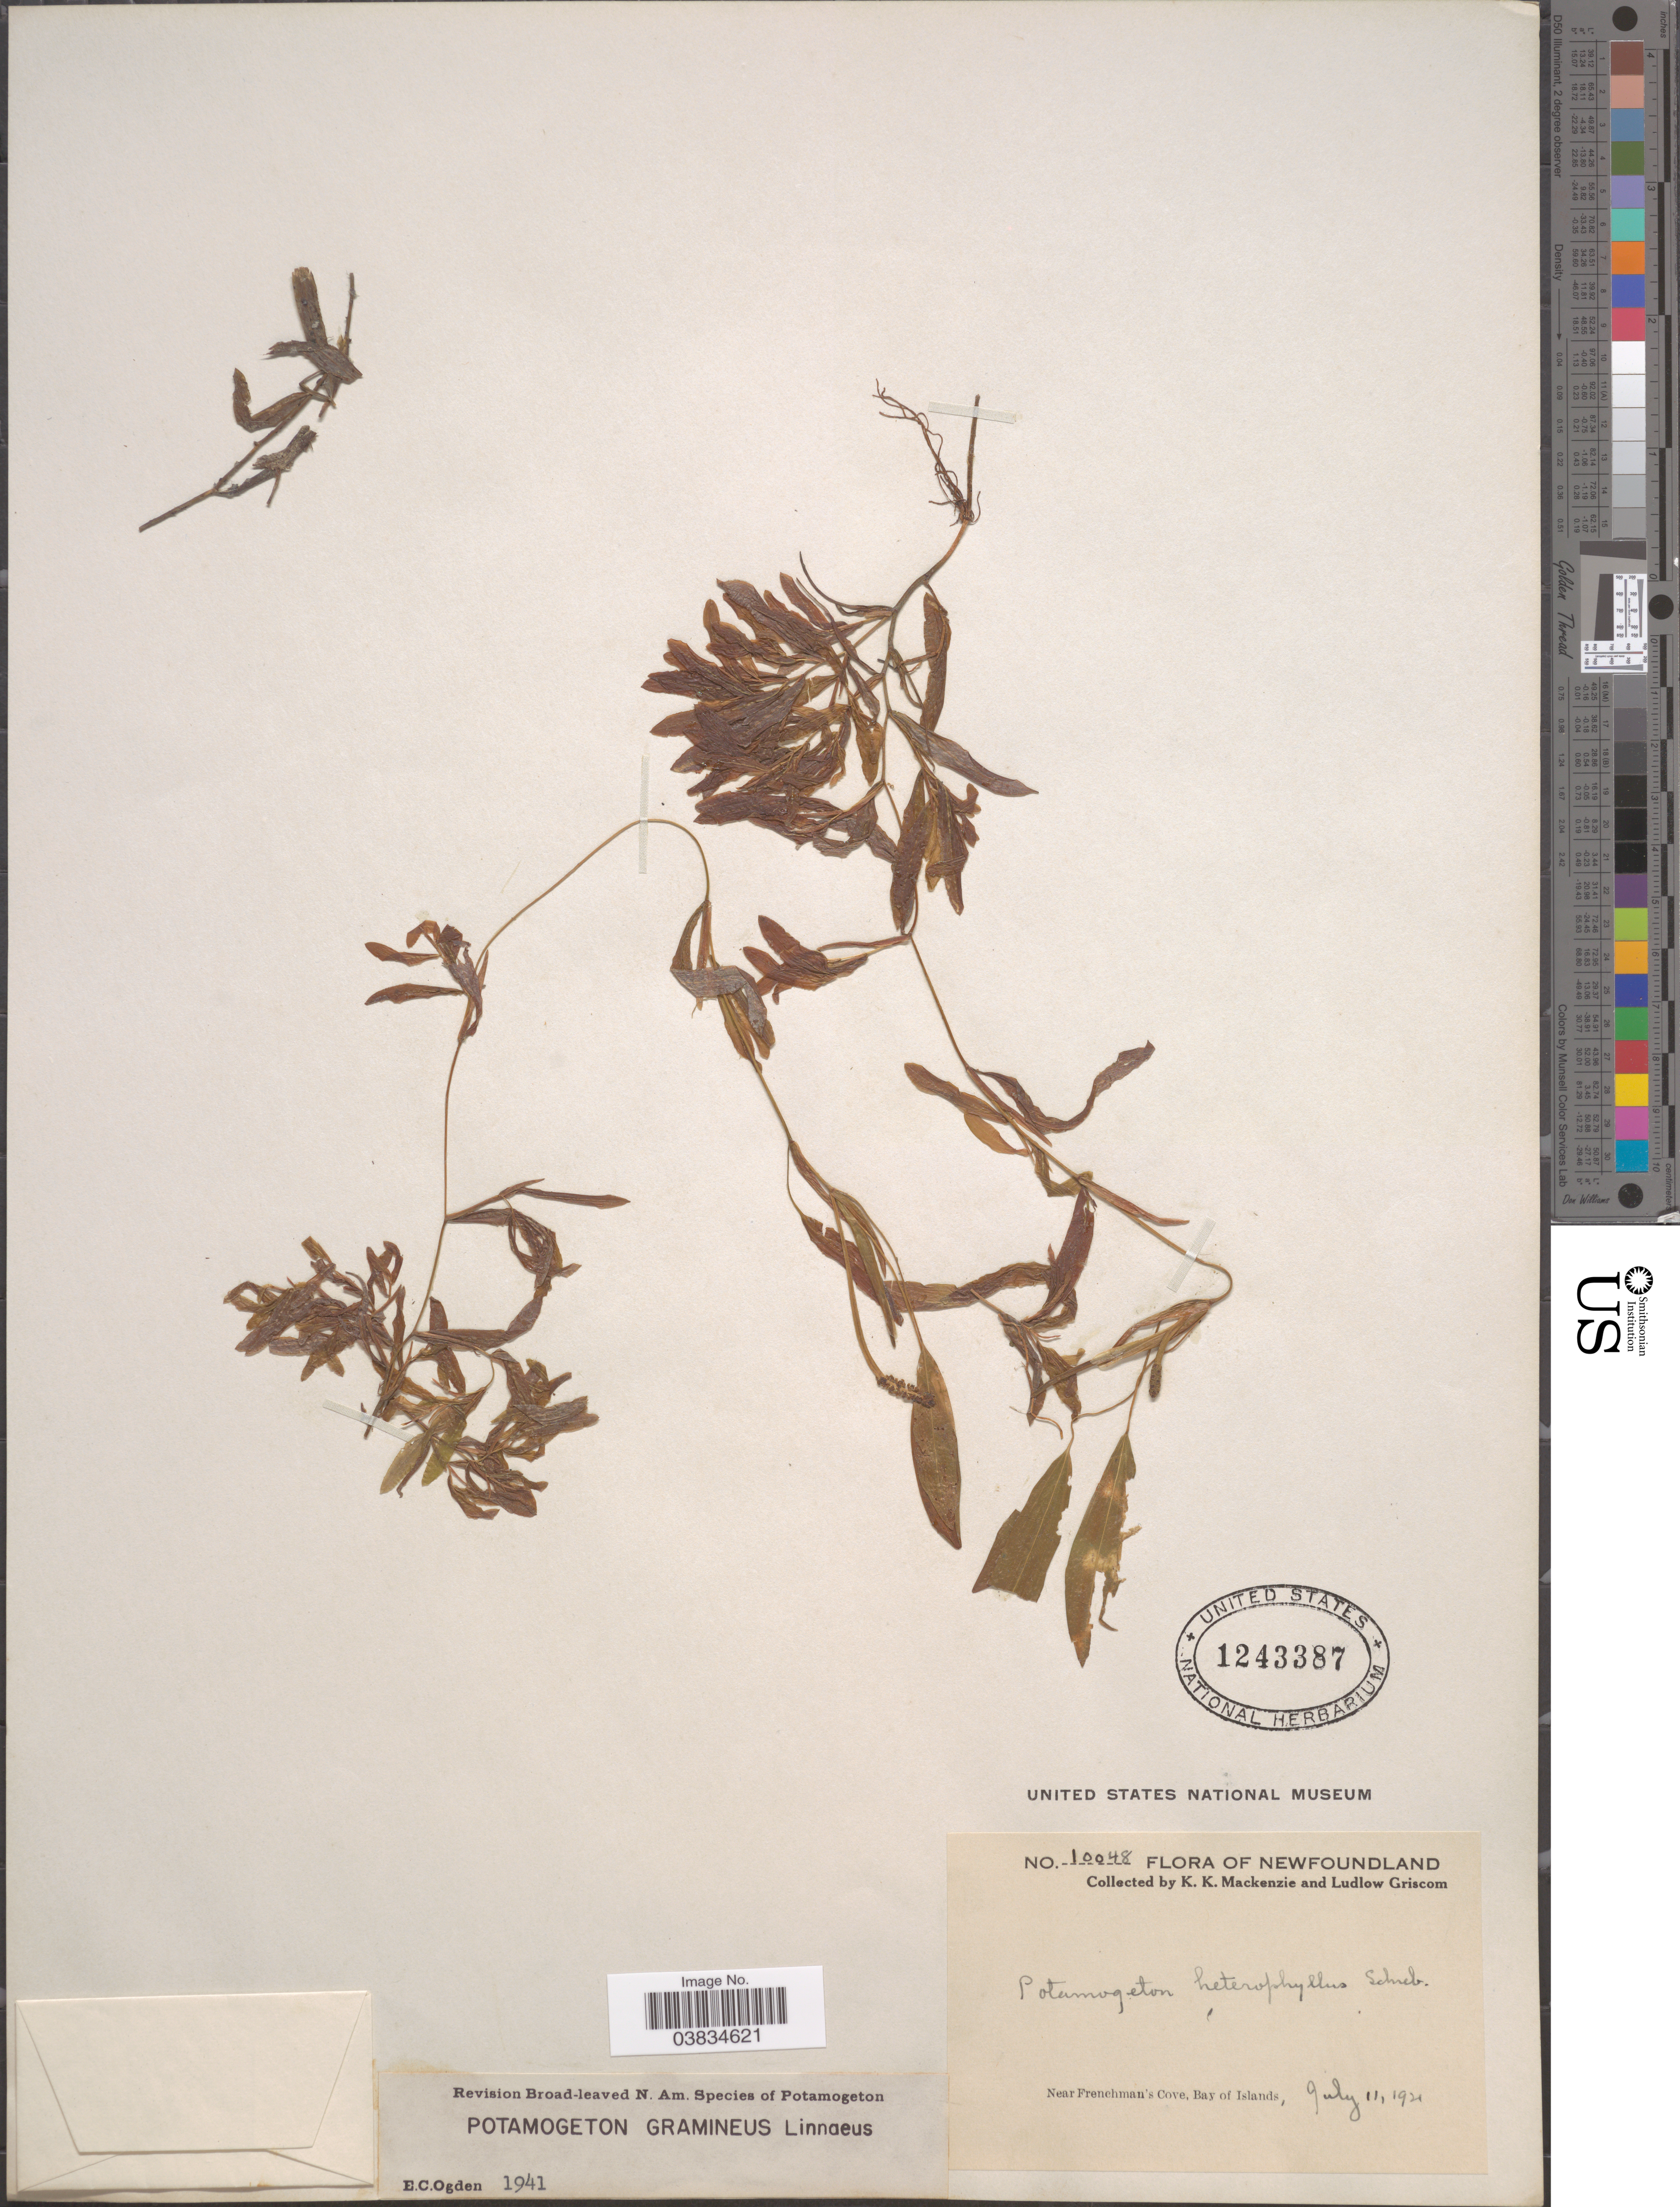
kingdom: Plantae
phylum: Tracheophyta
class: Liliopsida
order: Alismatales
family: Potamogetonaceae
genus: Potamogeton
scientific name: Potamogeton gramineus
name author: L.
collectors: K. K. Mackenzie & L. Griscom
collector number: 10048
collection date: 1921-07-11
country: Canada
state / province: Newfoundland and Labrador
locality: Near Frenchman's Cove, Bay of Islands.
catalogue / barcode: US 1243387